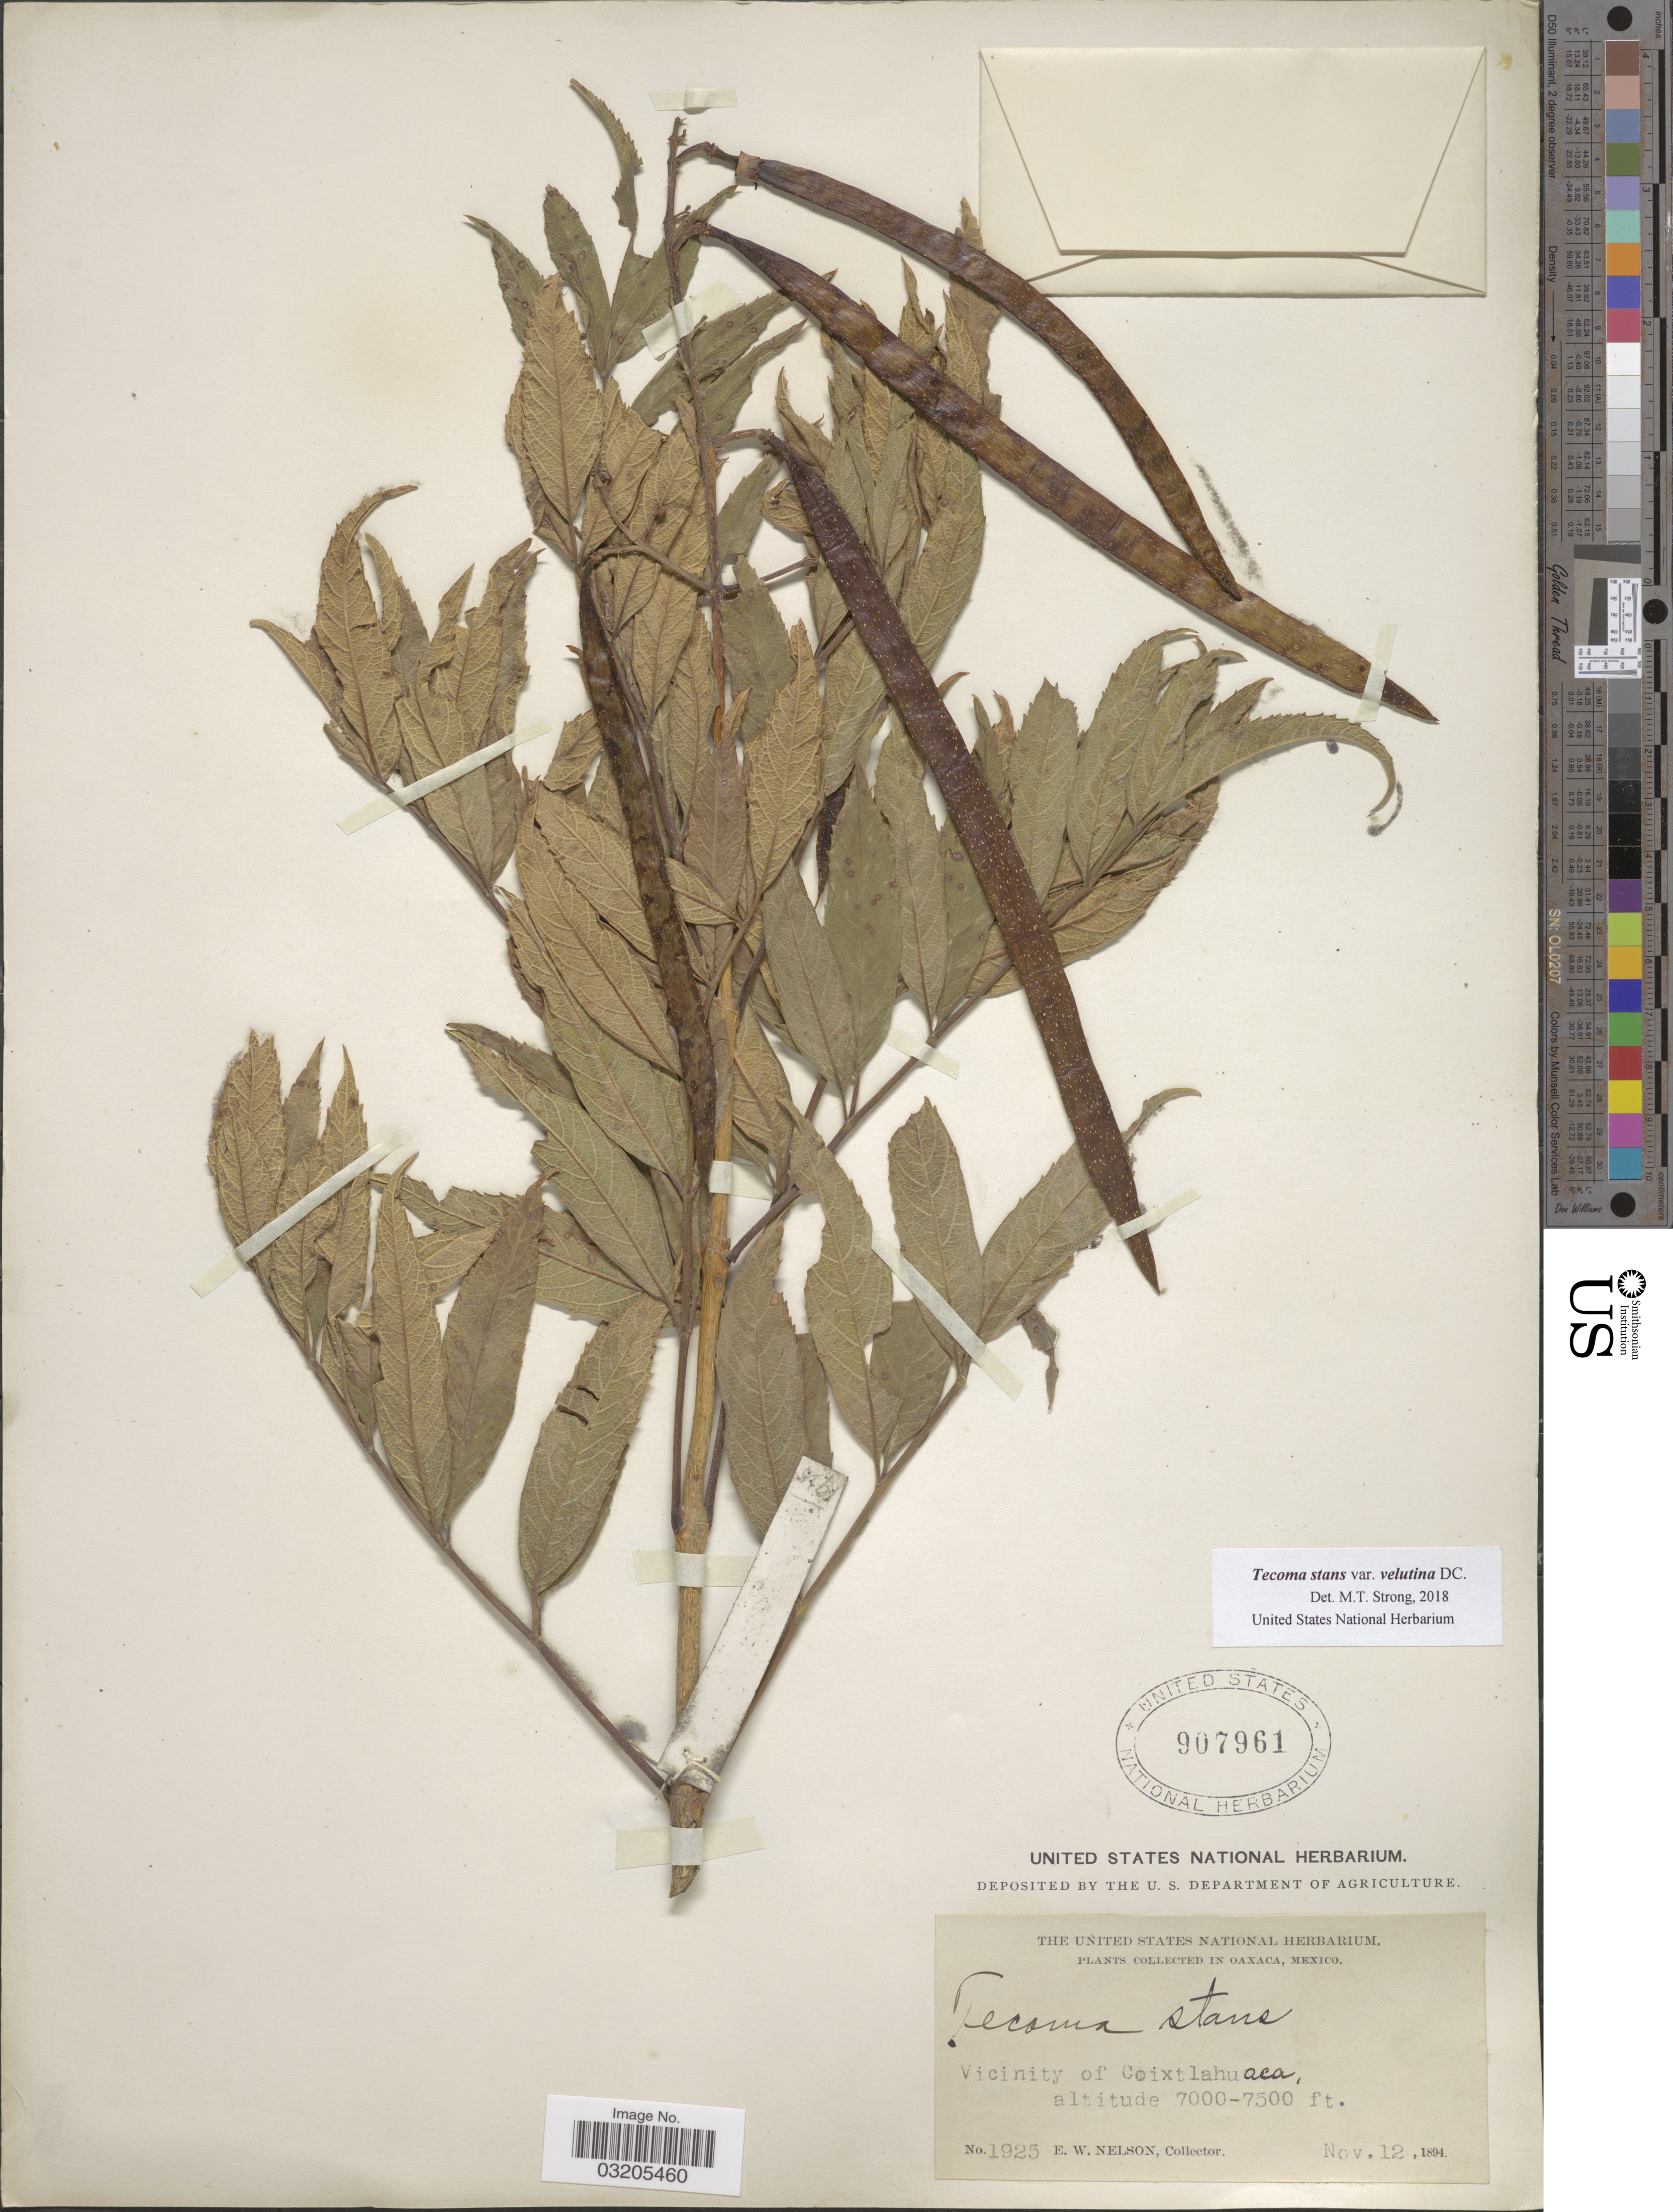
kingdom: Plantae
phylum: Tracheophyta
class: Magnoliopsida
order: Lamiales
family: Bignoniaceae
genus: Tecoma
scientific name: Tecoma stans var. velutina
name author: DC.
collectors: E. W. Nelson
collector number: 1925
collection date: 1894-11-12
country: Mexico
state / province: Oaxaca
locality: Vicinity of Coixtlahuaca.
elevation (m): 2134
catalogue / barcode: US 907961